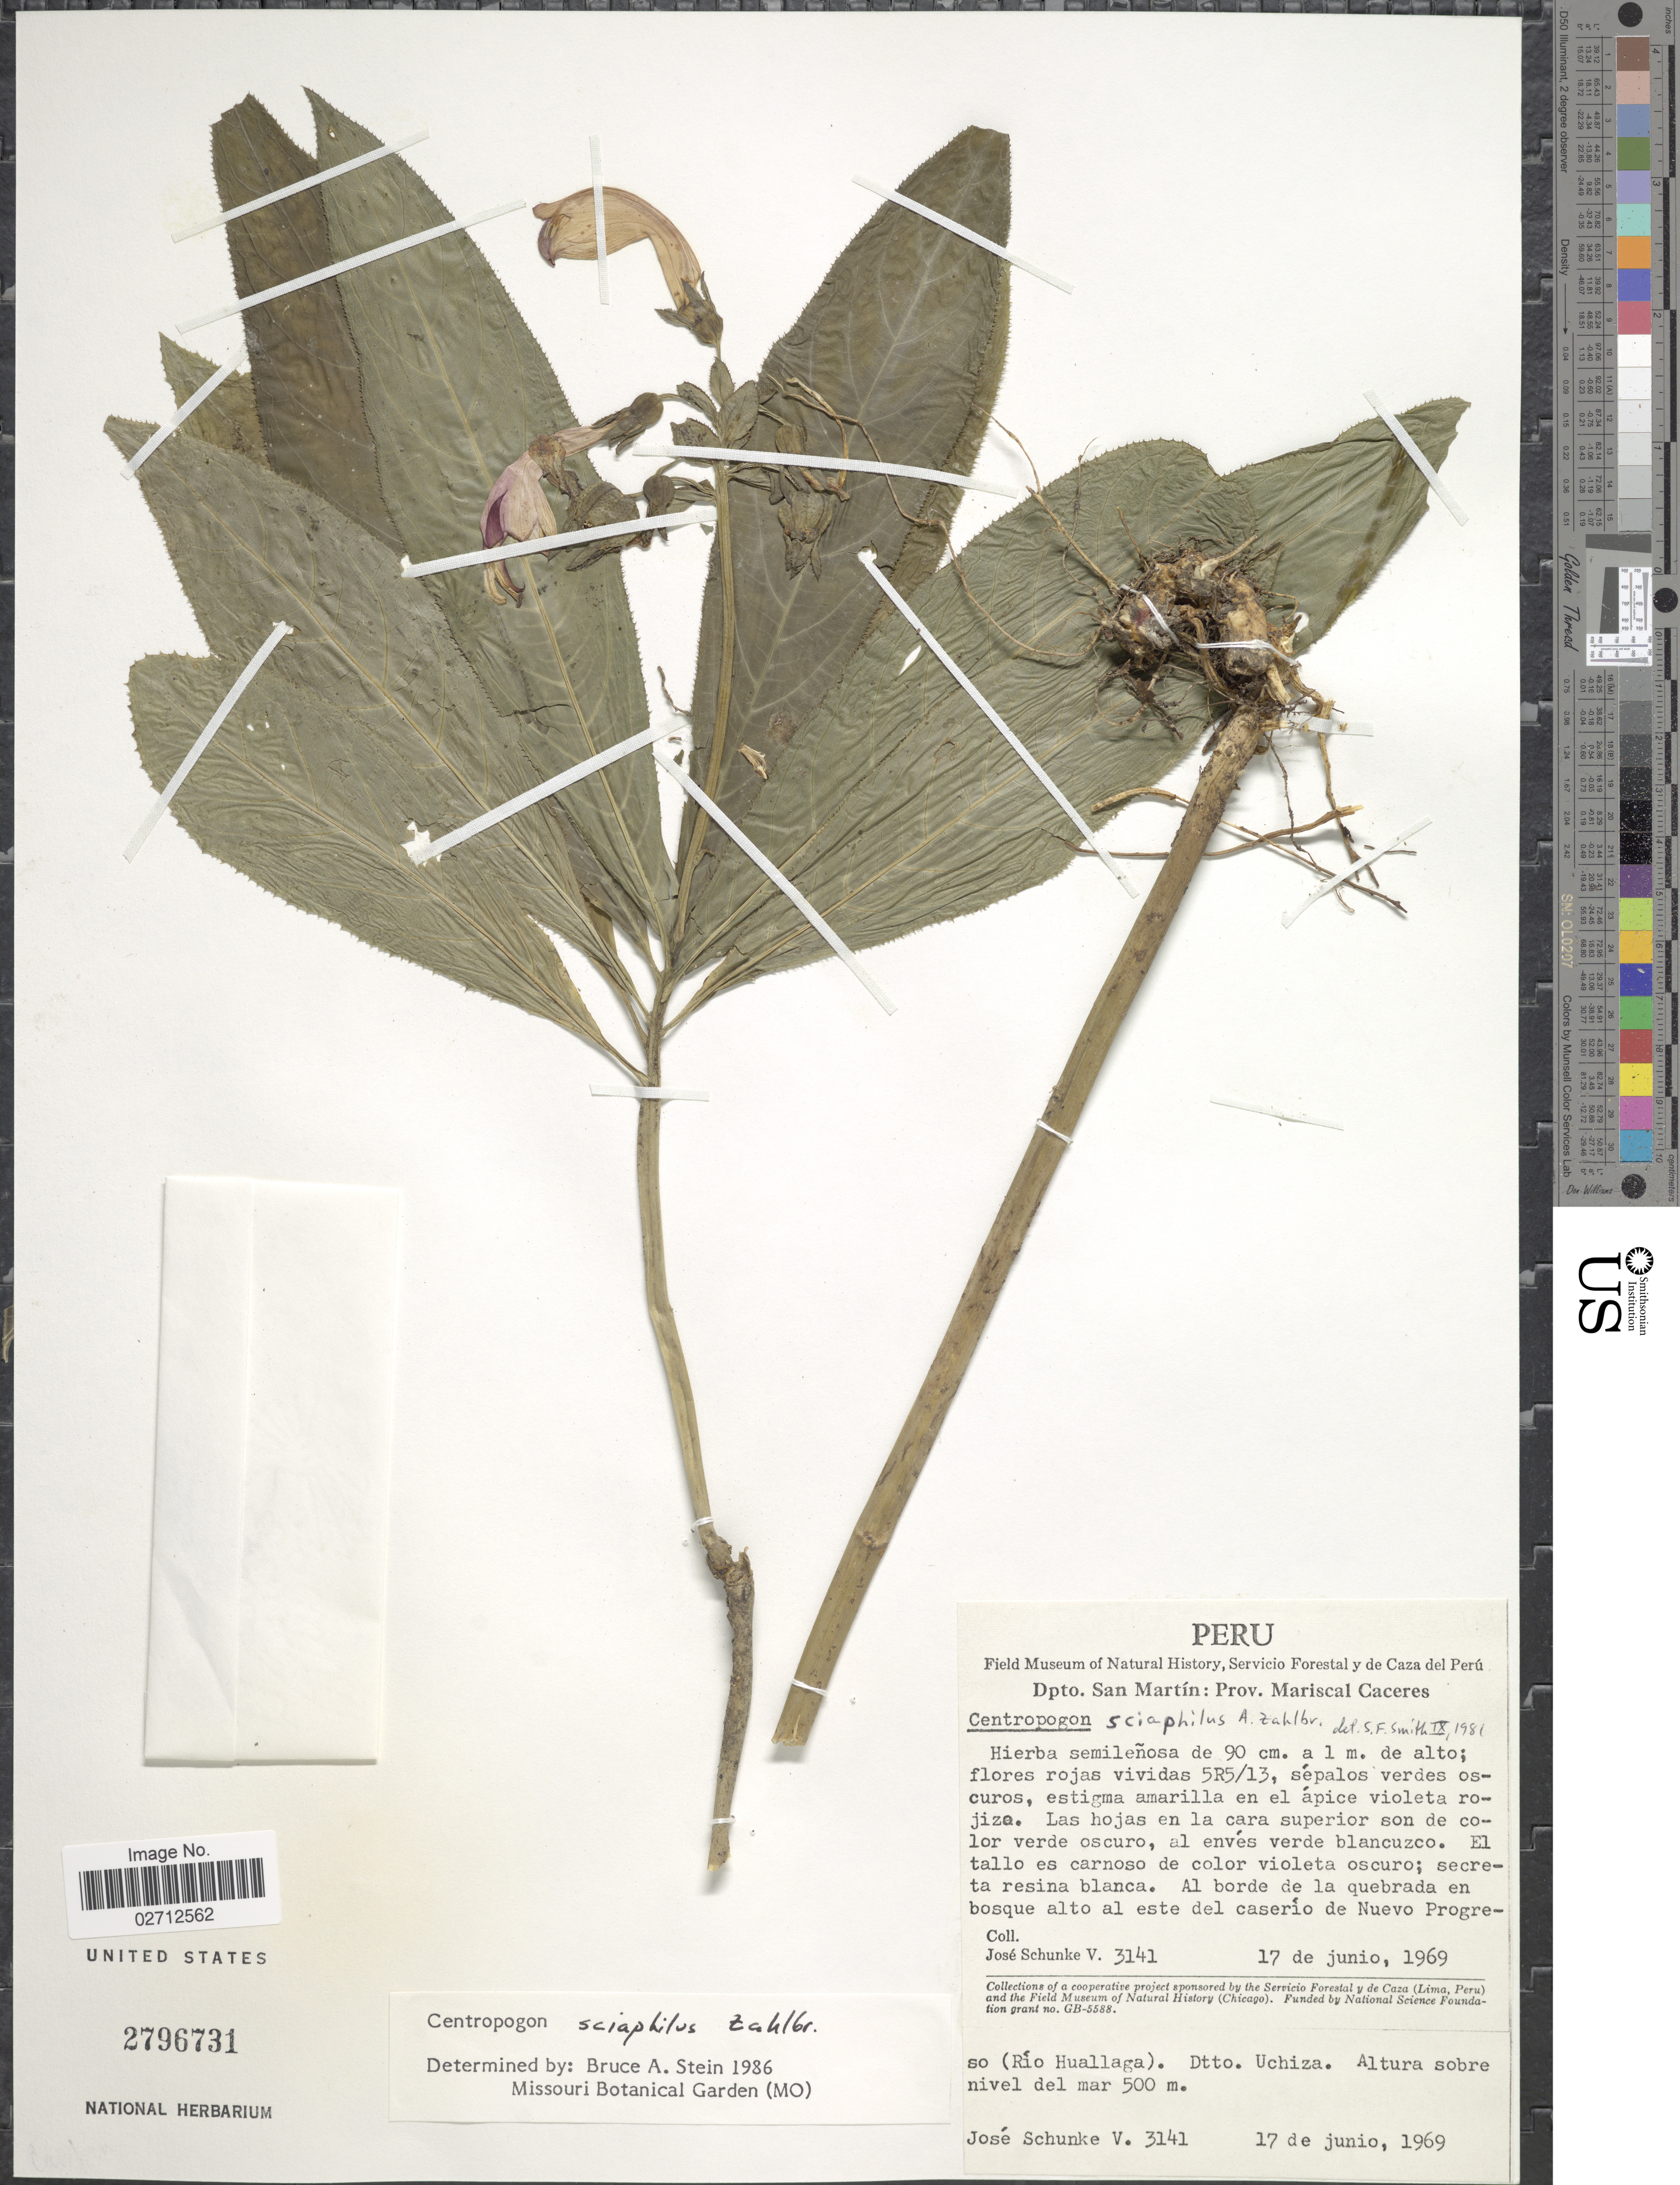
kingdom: Plantae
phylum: Tracheophyta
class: Magnoliopsida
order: Asterales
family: Campanulaceae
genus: Centropogon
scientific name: Centropogon sciaphilus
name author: Zahlbr.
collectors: J. Schunke Vigo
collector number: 3141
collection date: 1969-06-17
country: Peru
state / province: San Martín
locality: Dpto. San Martín: Prov. Mariscal Caceres. Al borde de la quebrada en bosque alto al este del caserío de Nuevo Progreso (Río Huallaga). Dtto. Uchiza.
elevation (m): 500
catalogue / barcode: US 2796731